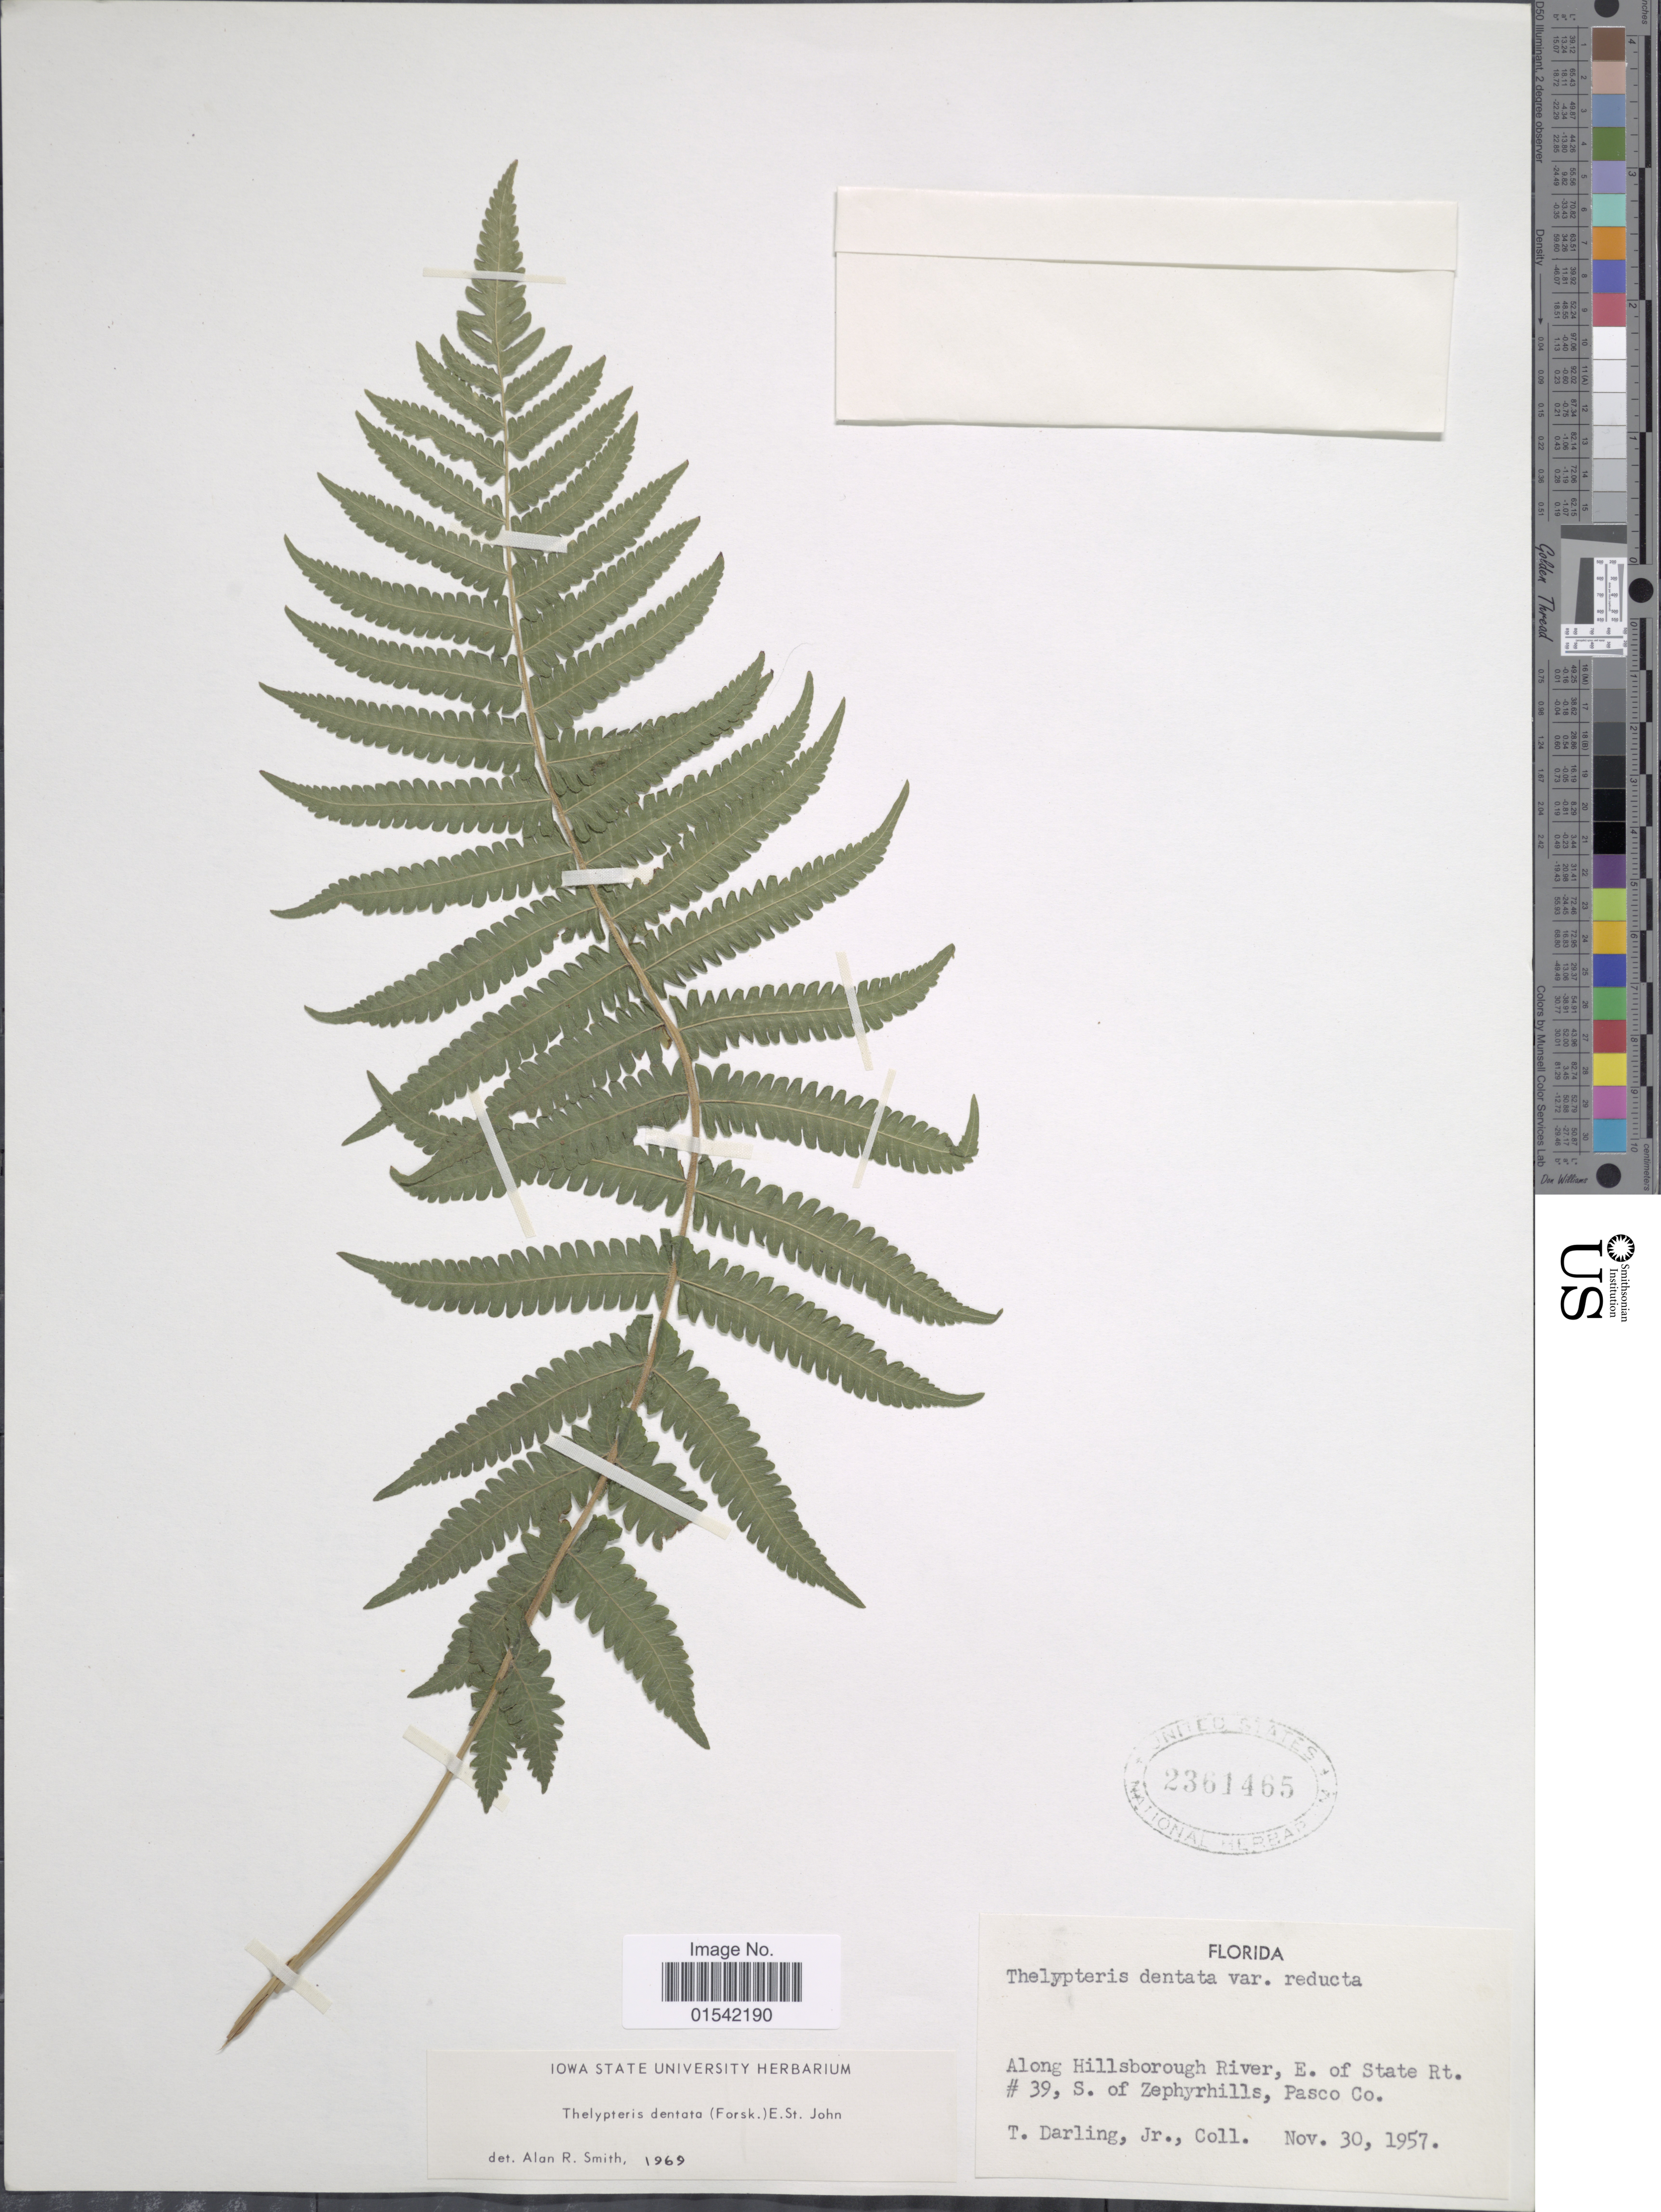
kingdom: Plantae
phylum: Tracheophyta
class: Polypodiopsida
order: Polypodiales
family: Thelypteridaceae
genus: Cyclosorus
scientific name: Cyclosorus quadrangularis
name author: (Fée) Tardieu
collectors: T. Darling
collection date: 1957-11-30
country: United States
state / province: Florida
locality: Along Hillsborough River, E. of State Rt. # 39, S. of Zephyrhills, Pasco Co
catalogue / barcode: US 2361465